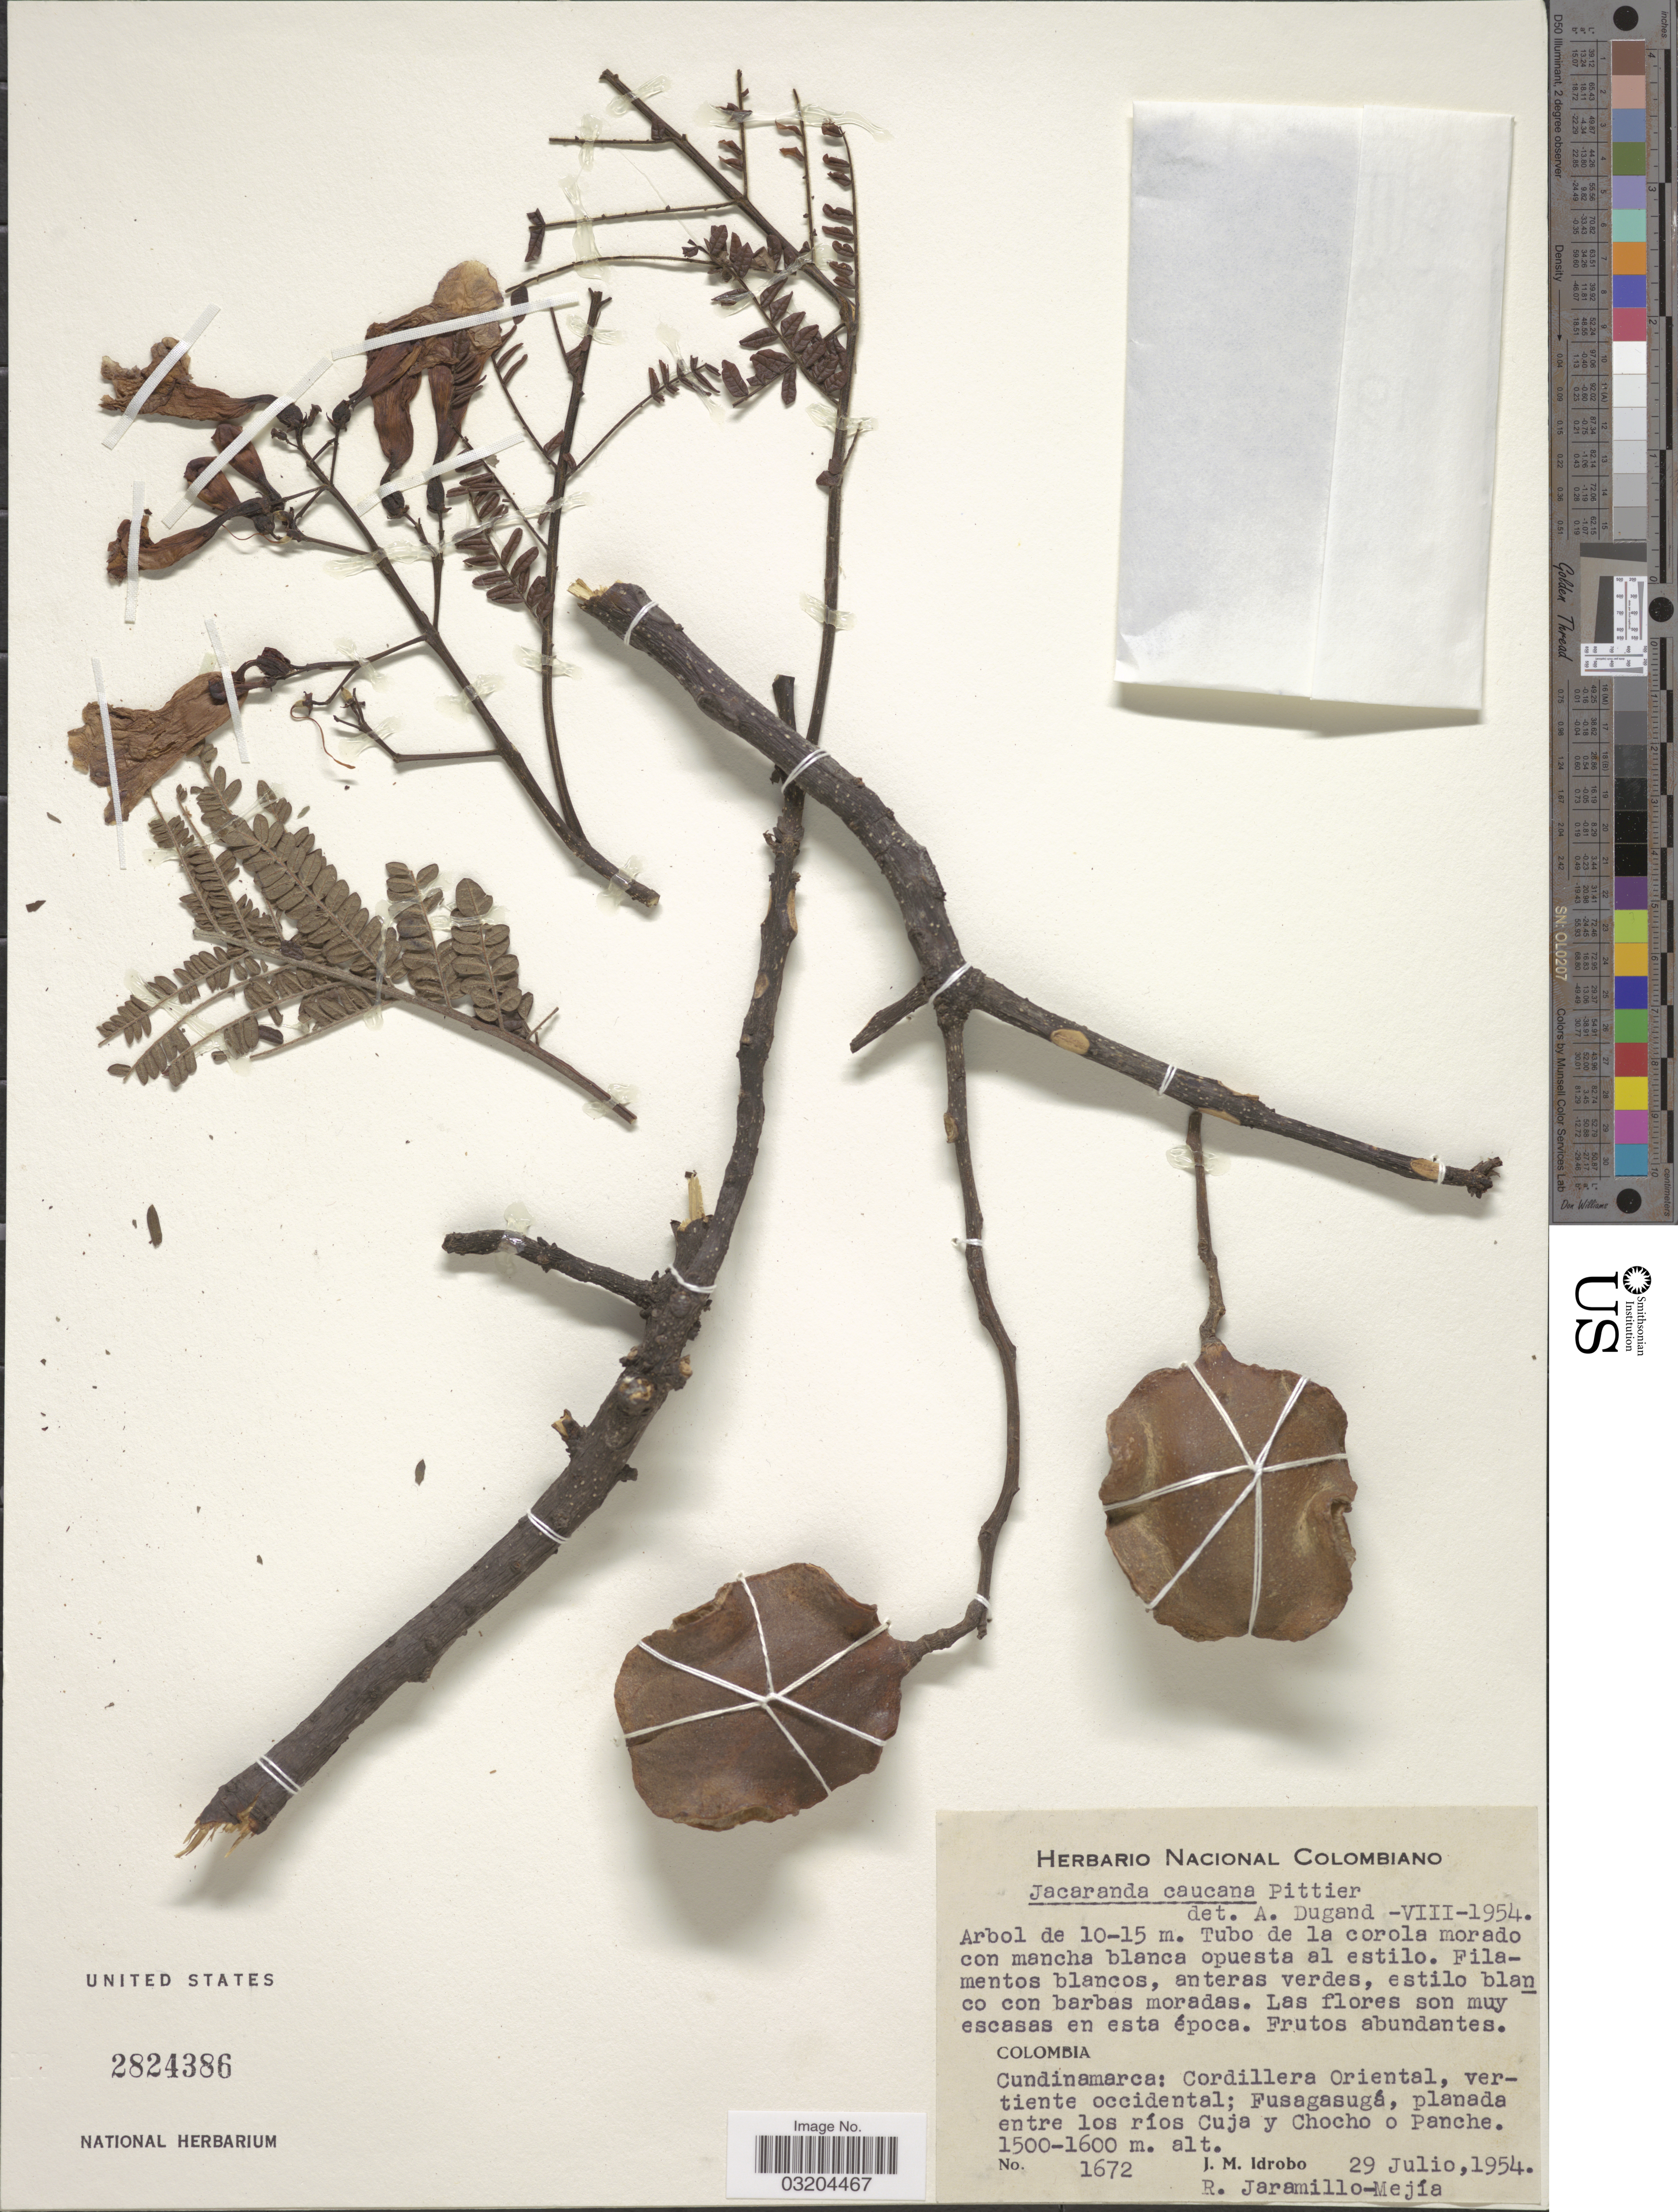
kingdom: Plantae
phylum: Tracheophyta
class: Magnoliopsida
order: Lamiales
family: Bignoniaceae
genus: Jacaranda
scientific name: Jacaranda caucana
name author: Pittier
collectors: J. M. Idrobo & R. Jaramillo M.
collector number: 1672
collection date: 1954-07-29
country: Colombia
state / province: Cundinamarca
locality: Cordillera Oriental, vertiente occidental; Fusagasugá, planada entre los ríos Cuja y Chocho o Panche.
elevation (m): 1500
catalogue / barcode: US 2824386